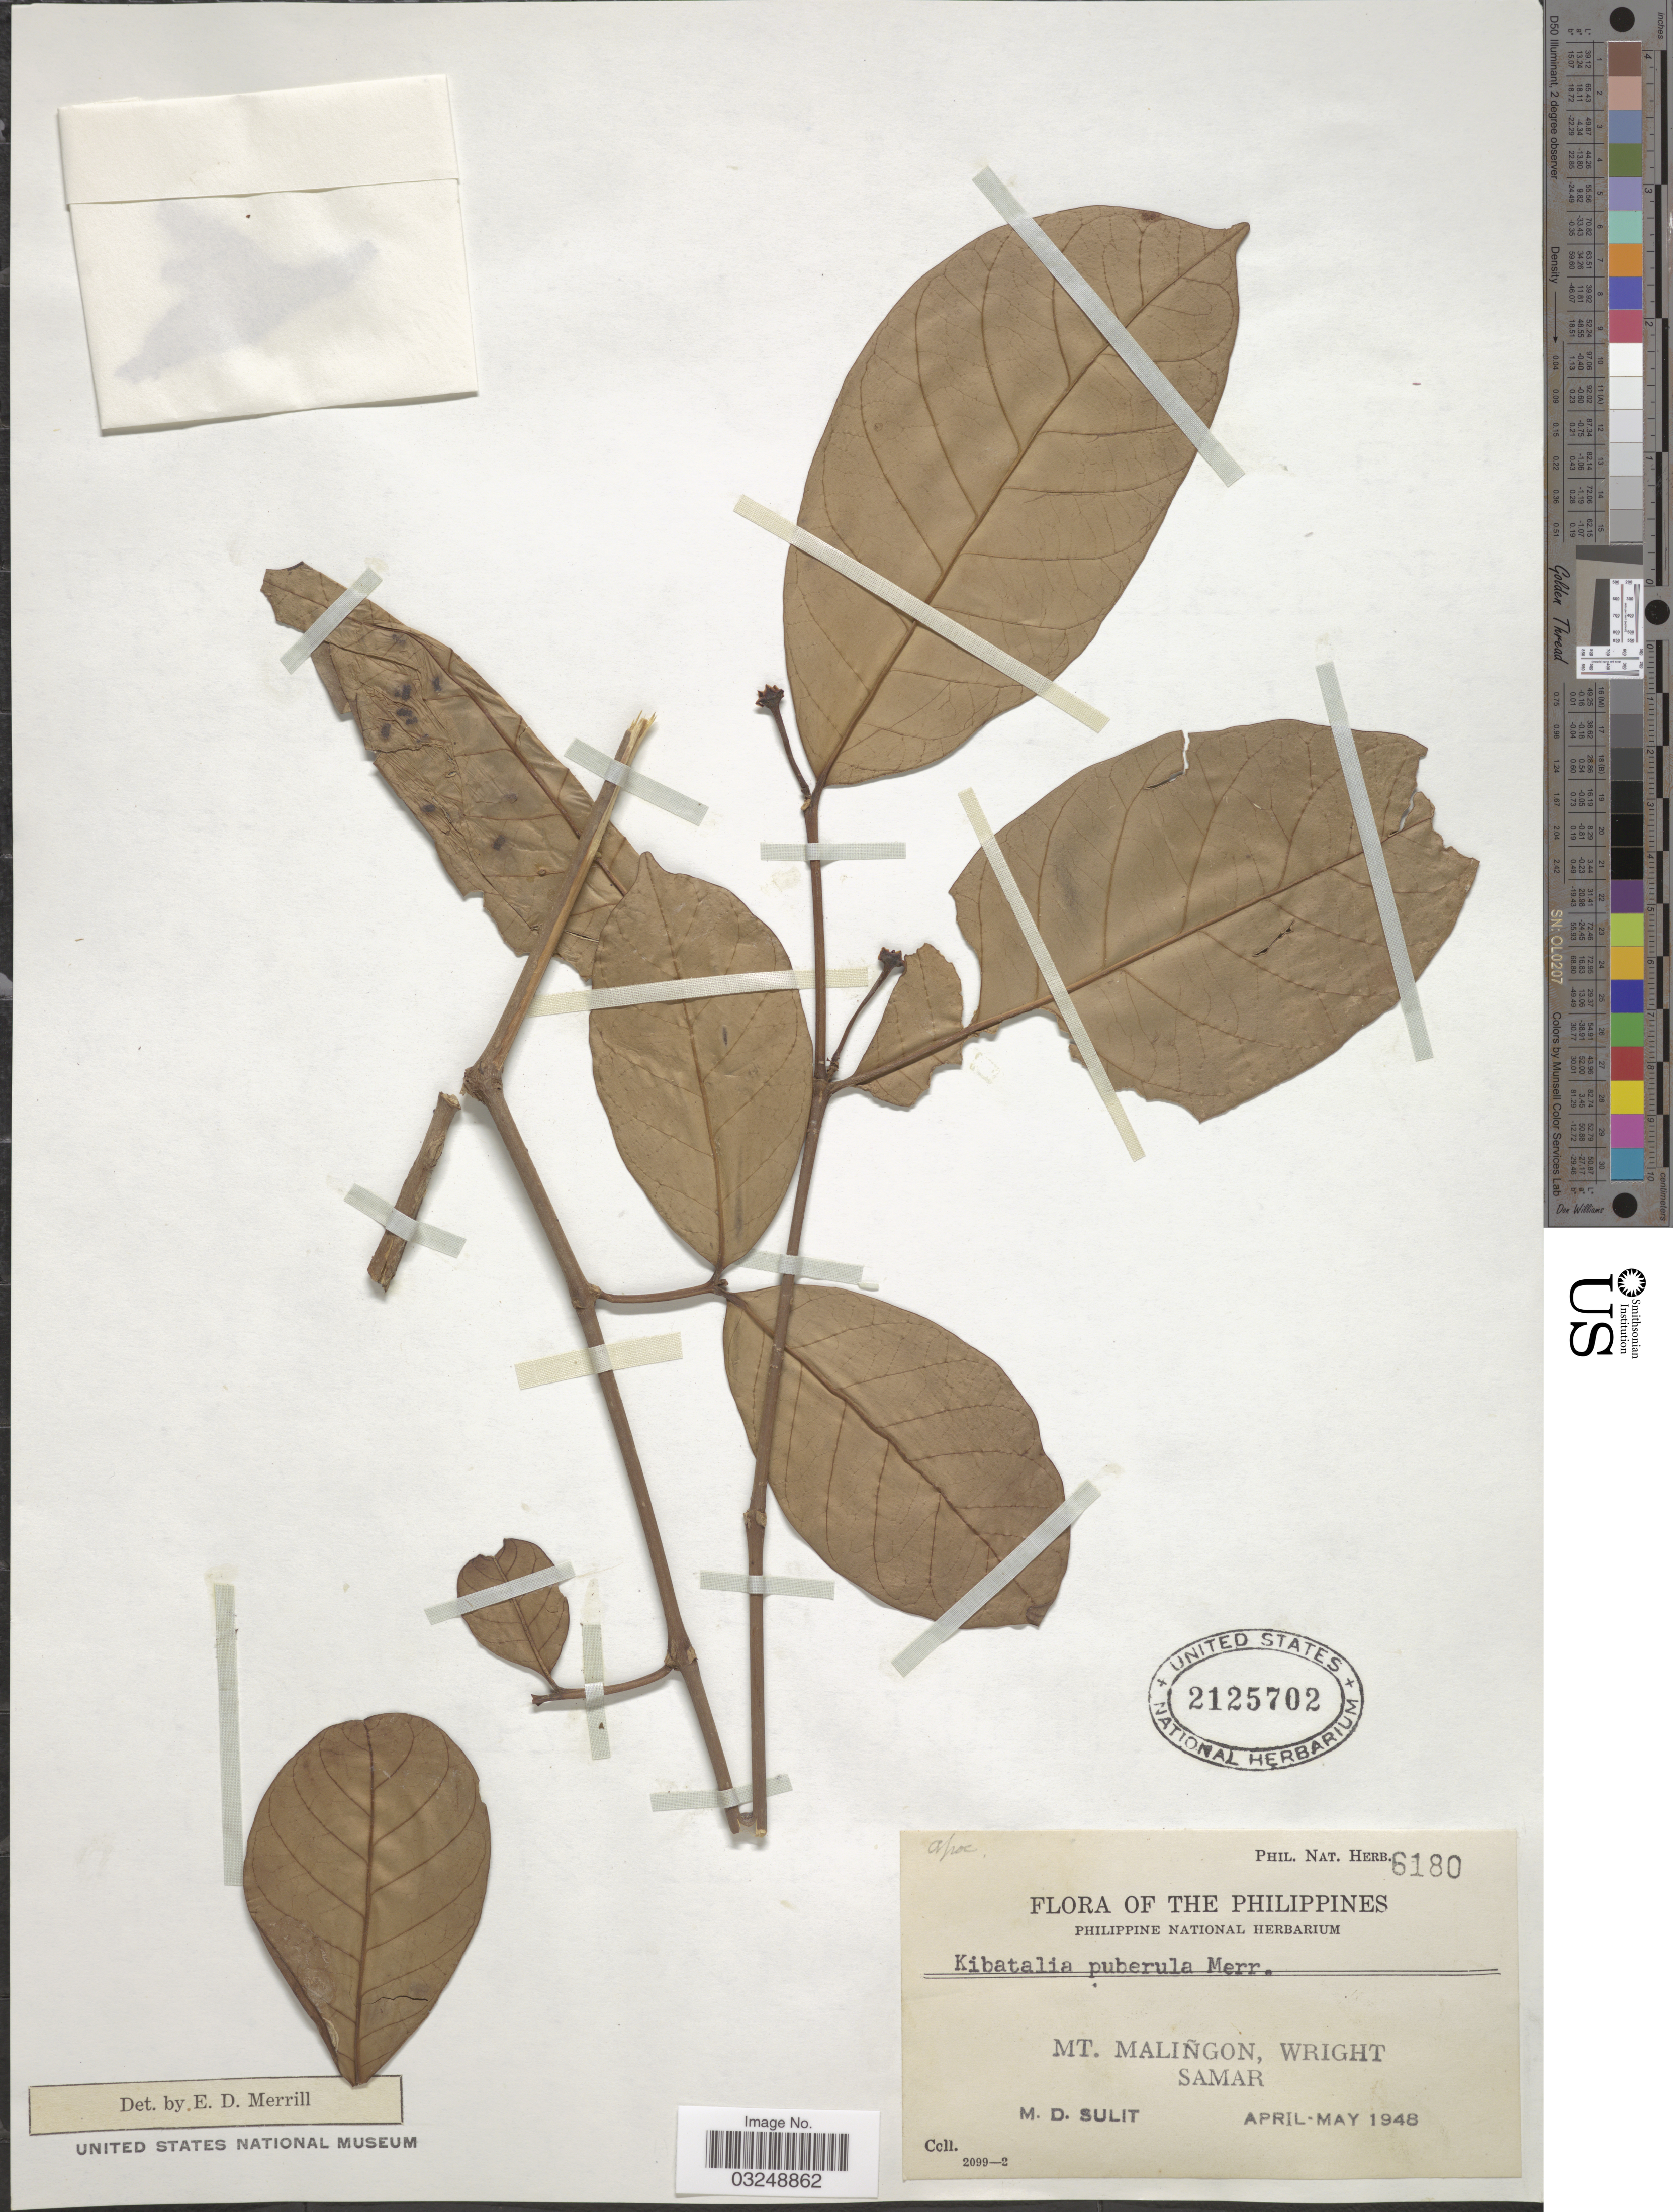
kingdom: Plantae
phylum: Tracheophyta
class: Magnoliopsida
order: Gentianales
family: Apocynaceae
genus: Kibatalia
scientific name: Kibatalia puberula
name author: Merr.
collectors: M. Sulit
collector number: Phil. Nat. Herb. 6180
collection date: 1948-04/1948-05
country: Philippines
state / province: Eastern Visayas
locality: Mt. Maliñgon, Wright Samar.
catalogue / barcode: US 2125702